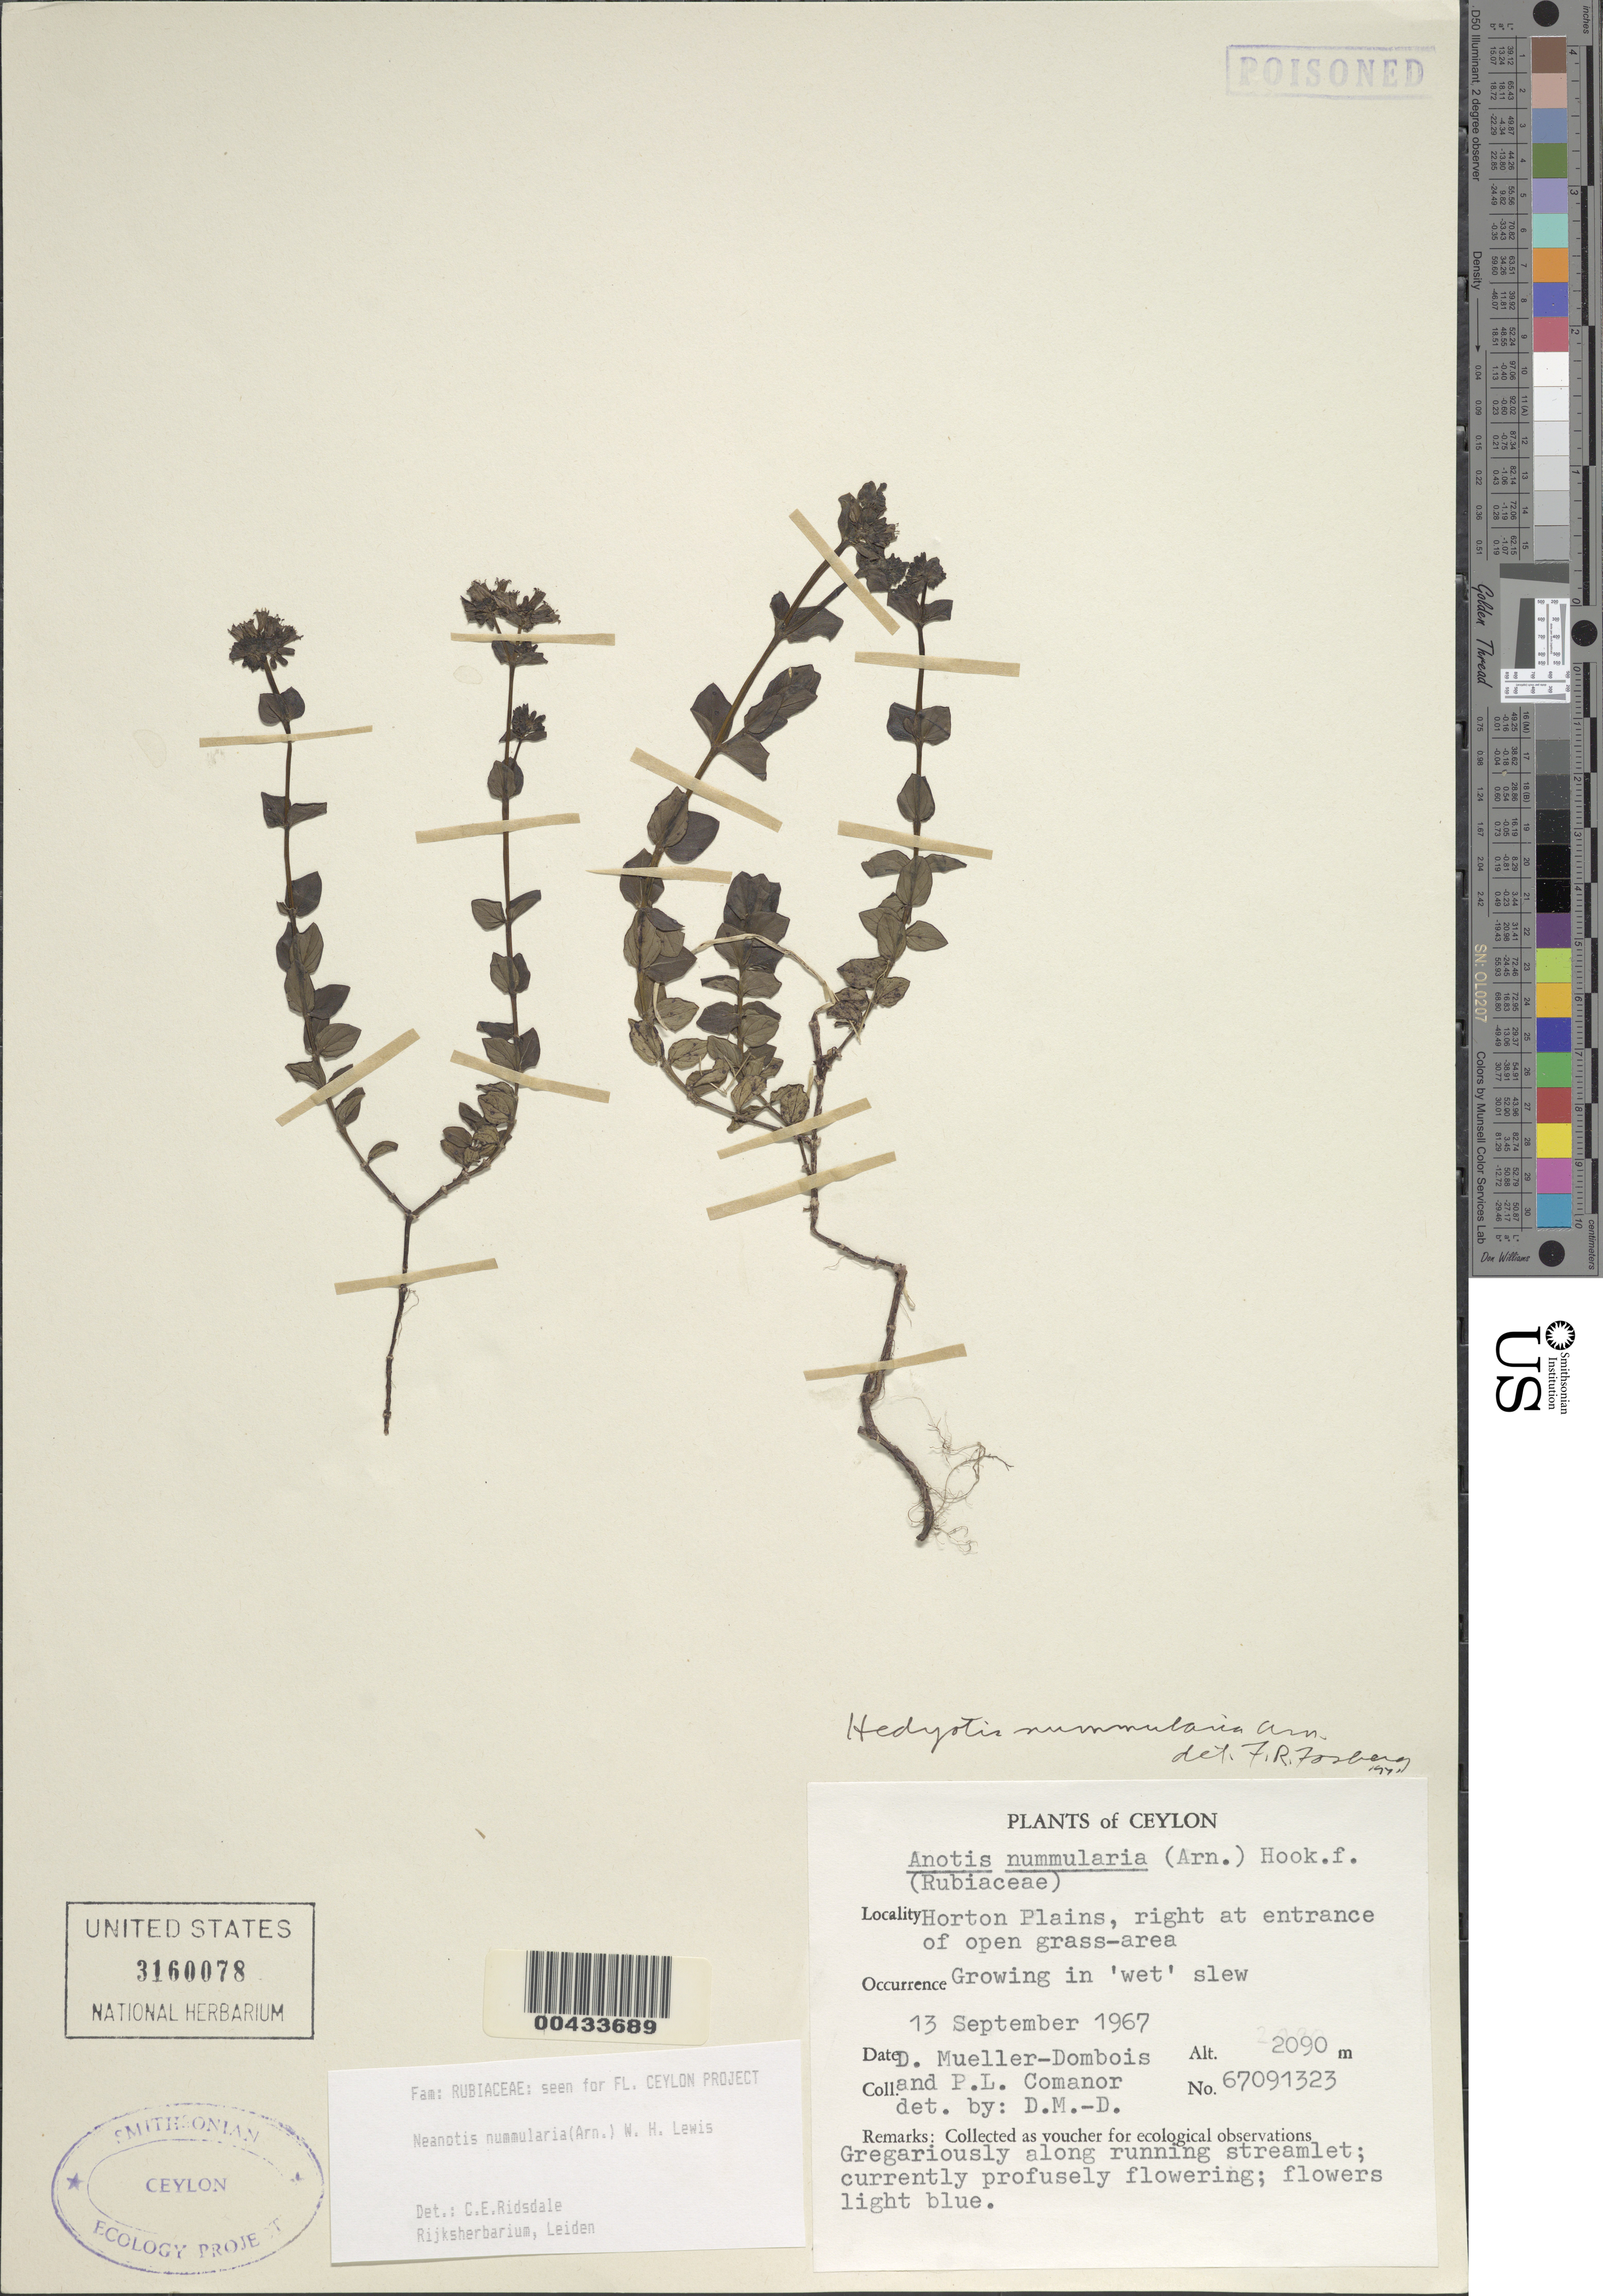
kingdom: Plantae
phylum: Tracheophyta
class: Magnoliopsida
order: Gentianales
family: Rubiaceae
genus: Neanotis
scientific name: Neanotis nummularia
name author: (Arn.) W.H. Lewis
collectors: D. Mueller-Dombois & P. Comanor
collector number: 67091323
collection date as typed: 13 Sep 1967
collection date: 1967-09-13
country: Sri Lanka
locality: Horton Plains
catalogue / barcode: US 3160078